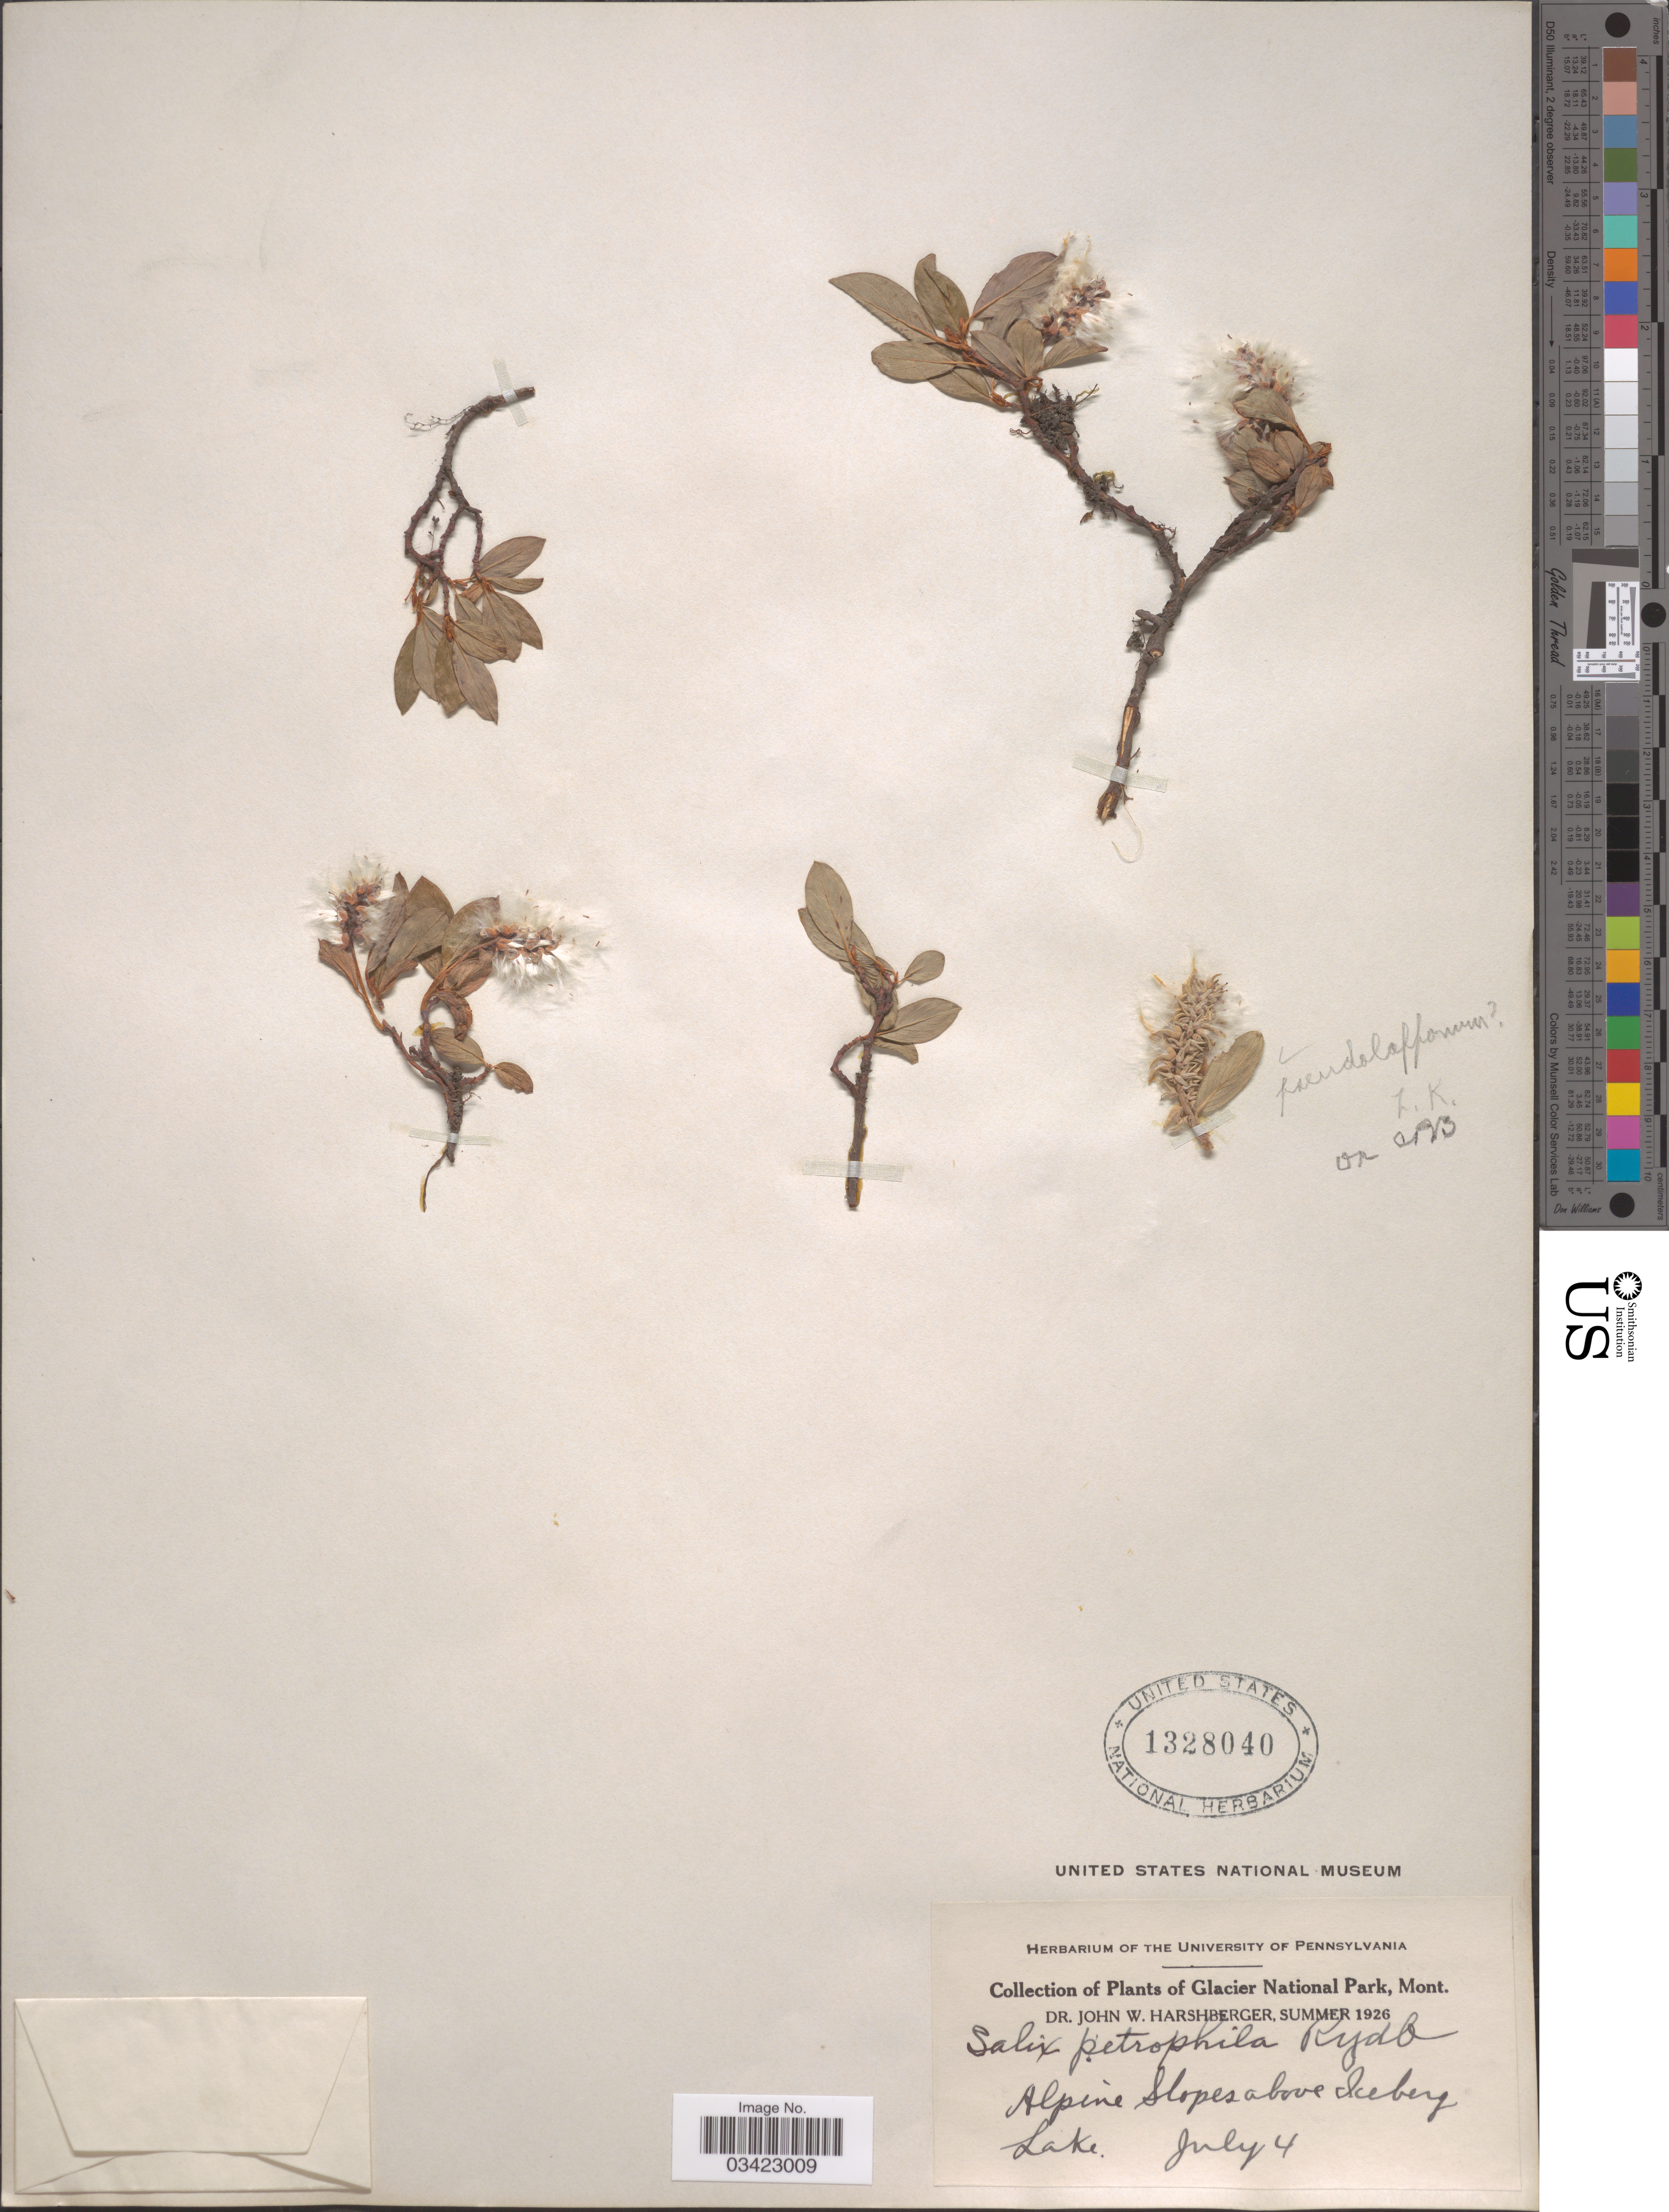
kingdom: Plantae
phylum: Tracheophyta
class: Magnoliopsida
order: Malpighiales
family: Salicaceae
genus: Salix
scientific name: Salix anglorum var. antiplasta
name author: C.K. Schneid.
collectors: J. W. Harshberger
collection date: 1926-07-04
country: United States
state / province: Montana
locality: Glacier National Park. Alpine slopes above Iceberg Lake.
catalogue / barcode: US 1328040